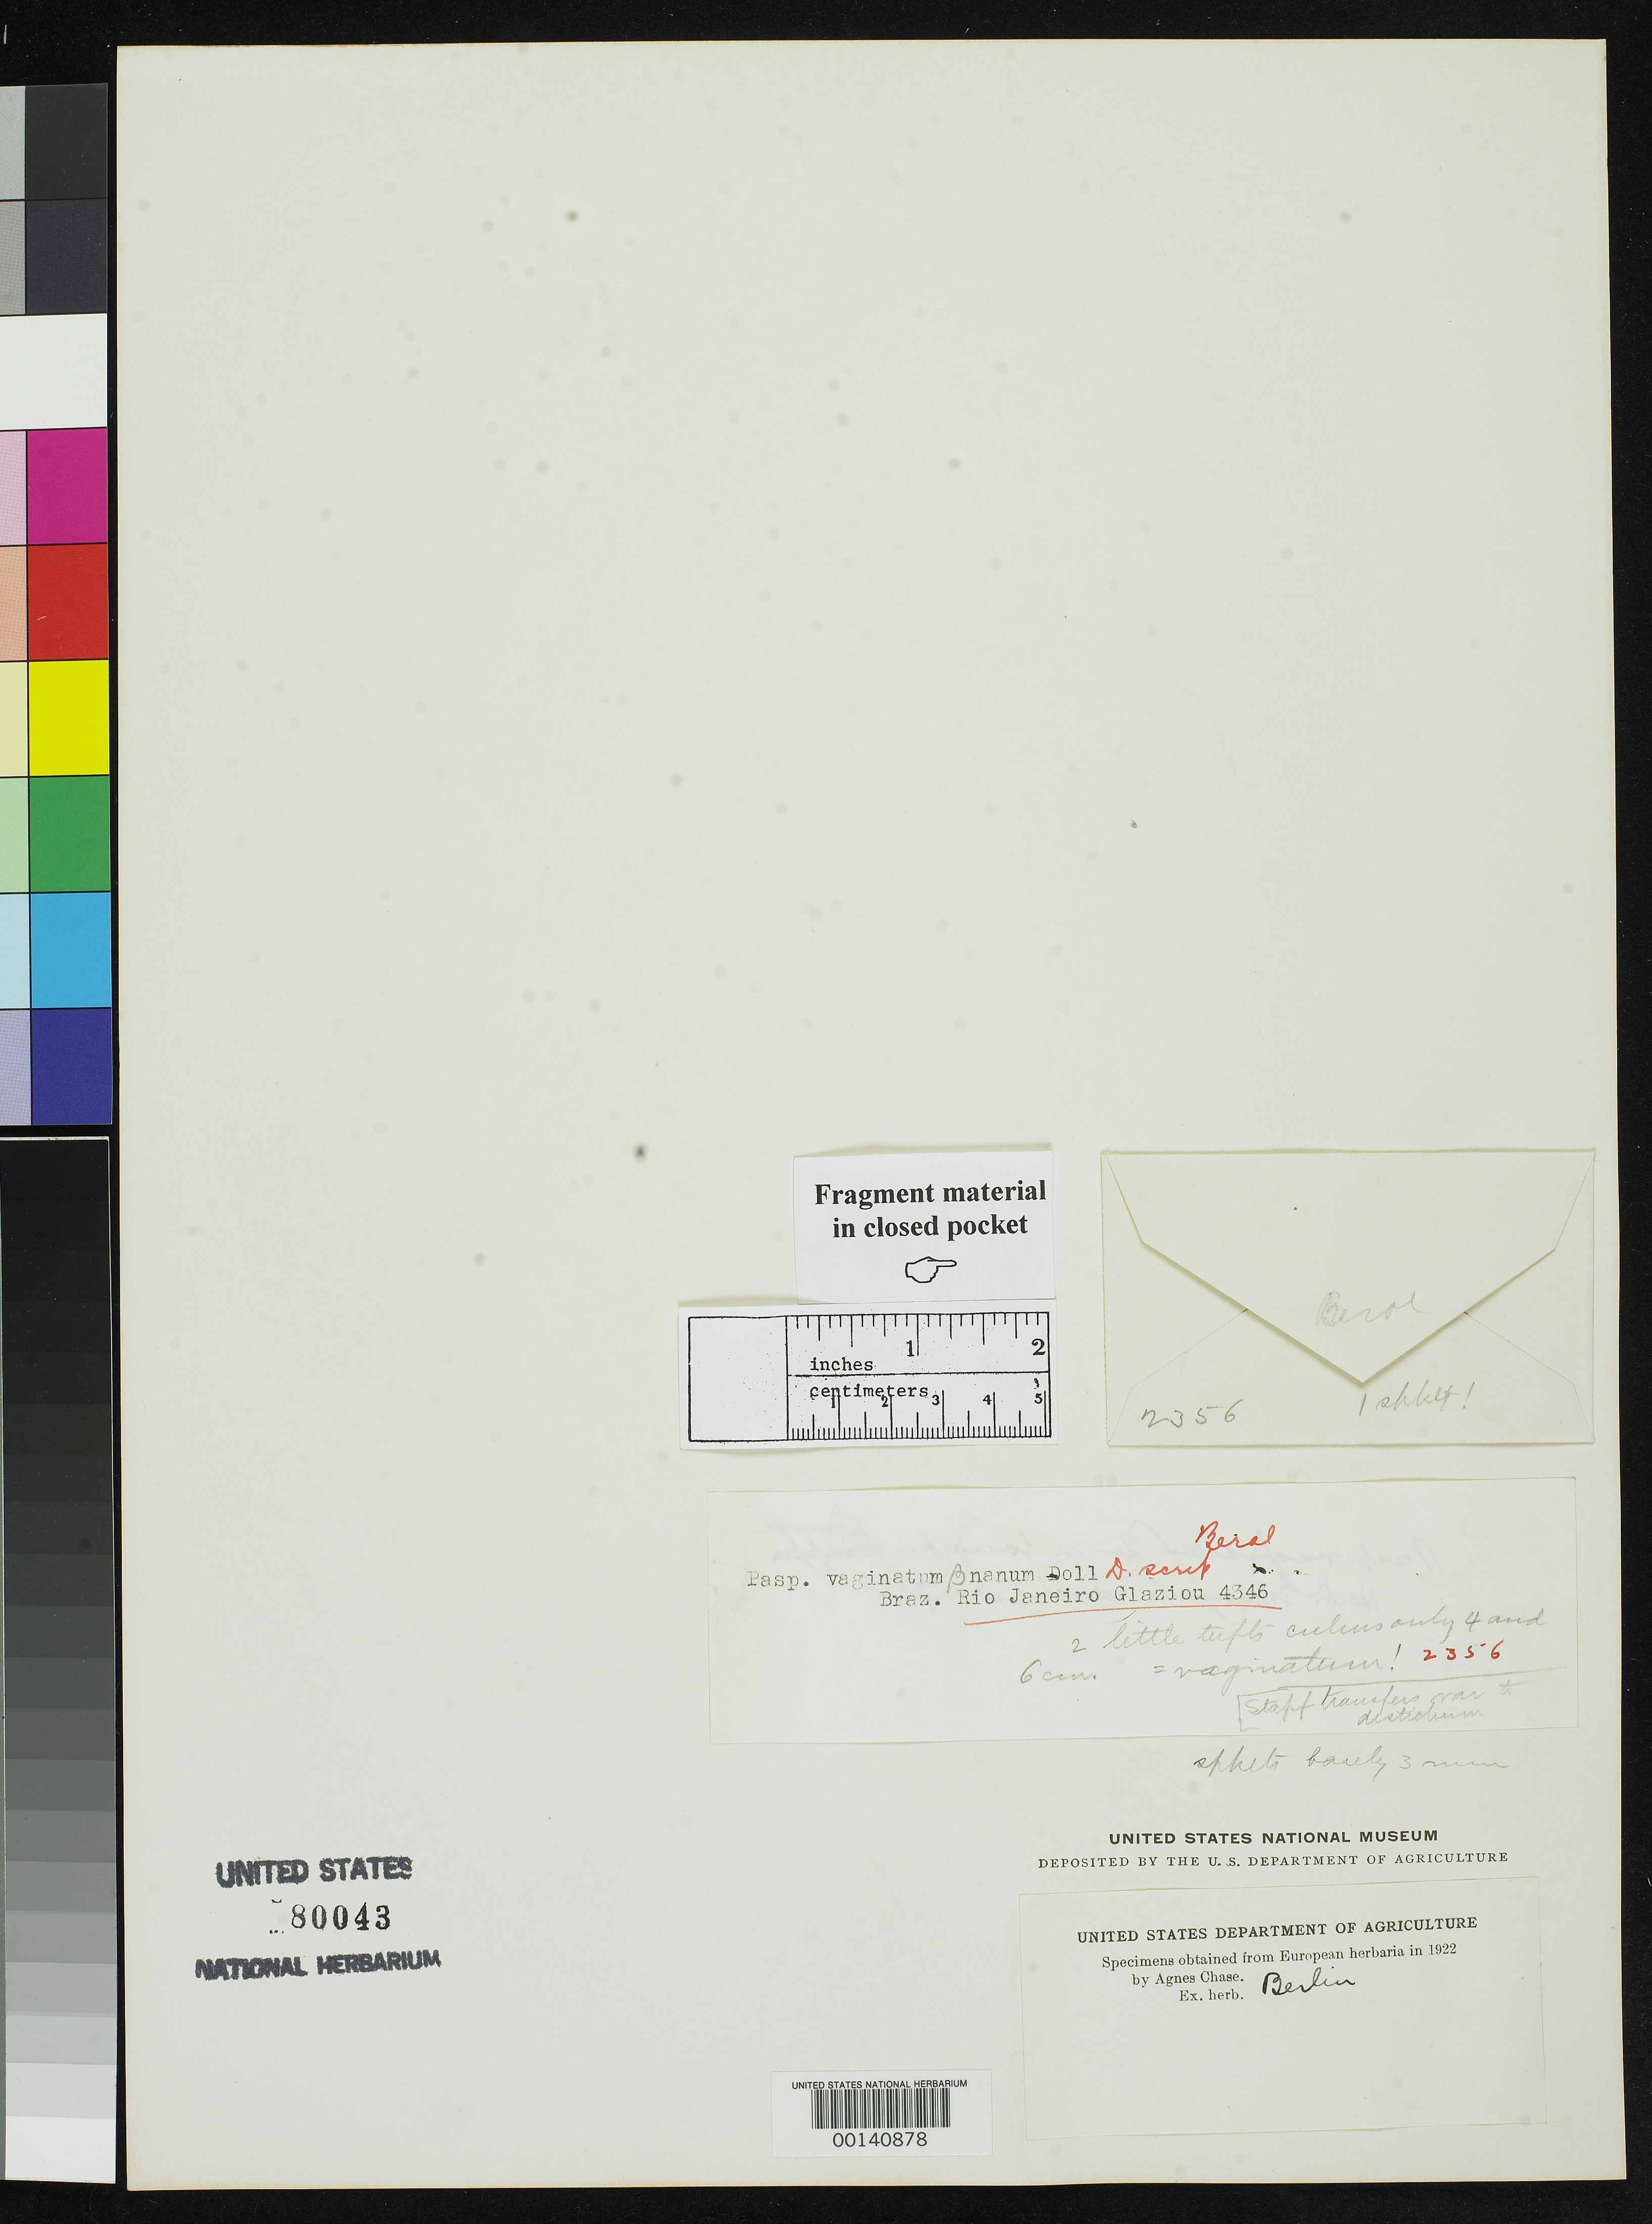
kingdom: Plantae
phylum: Tracheophyta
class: Liliopsida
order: Poales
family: Poaceae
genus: Paspalum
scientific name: Paspalum vaginatum var. nanum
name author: Döll in Mart.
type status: Type Collection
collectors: A. F. M. Glaziou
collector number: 4346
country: Brazil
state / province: Rio de Janeiro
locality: Near Rio de Janeiro.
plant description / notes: Fragmentary material of type specimens ex herb. Copenhagen, ex herb. Berlin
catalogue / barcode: US 80043